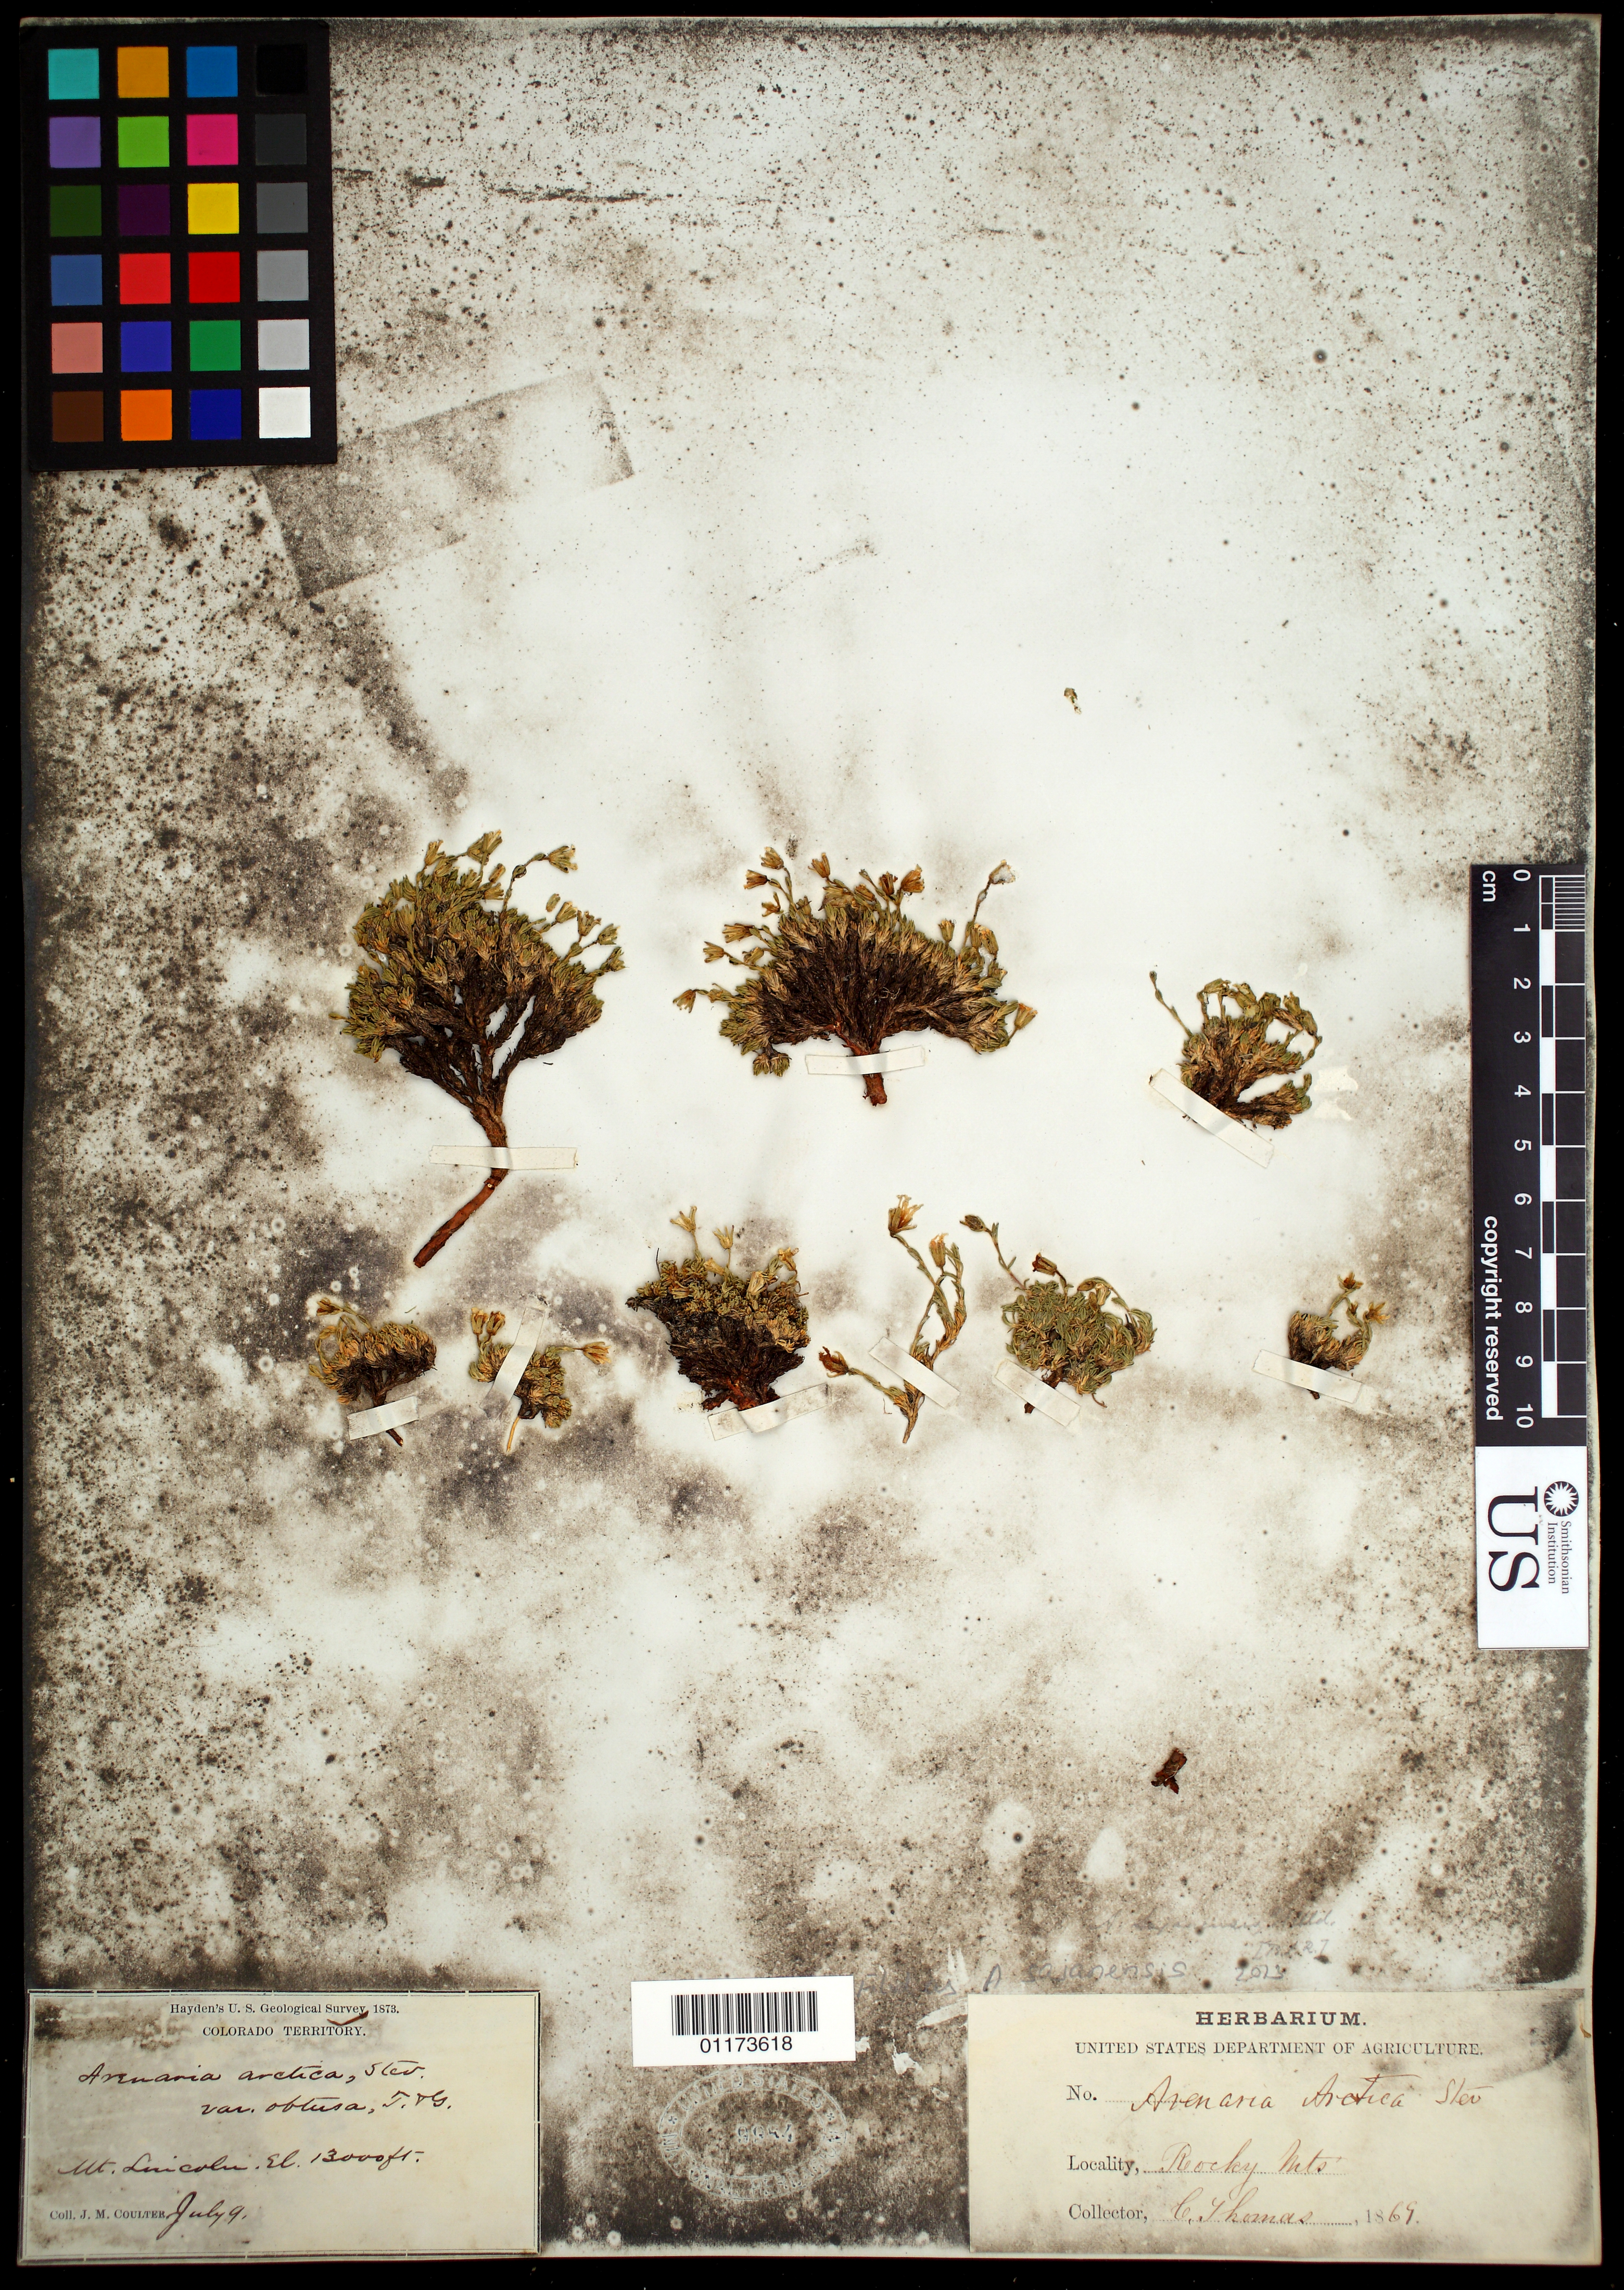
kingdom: Plantae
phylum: Tracheophyta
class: Magnoliopsida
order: Caryophyllales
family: Caryophyllaceae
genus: Cherleria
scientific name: Cherleria obtusiloba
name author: (Rydb.) A.J. Moore & Dillenb.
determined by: Strong, M. T., (US), Smithsonian Institution - National Museum of Natural History (UNITED STATES)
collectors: J. M. Coulter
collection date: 1873-07-09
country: United States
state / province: Colorado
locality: Mt. Lincoln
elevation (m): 3962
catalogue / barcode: US 9984